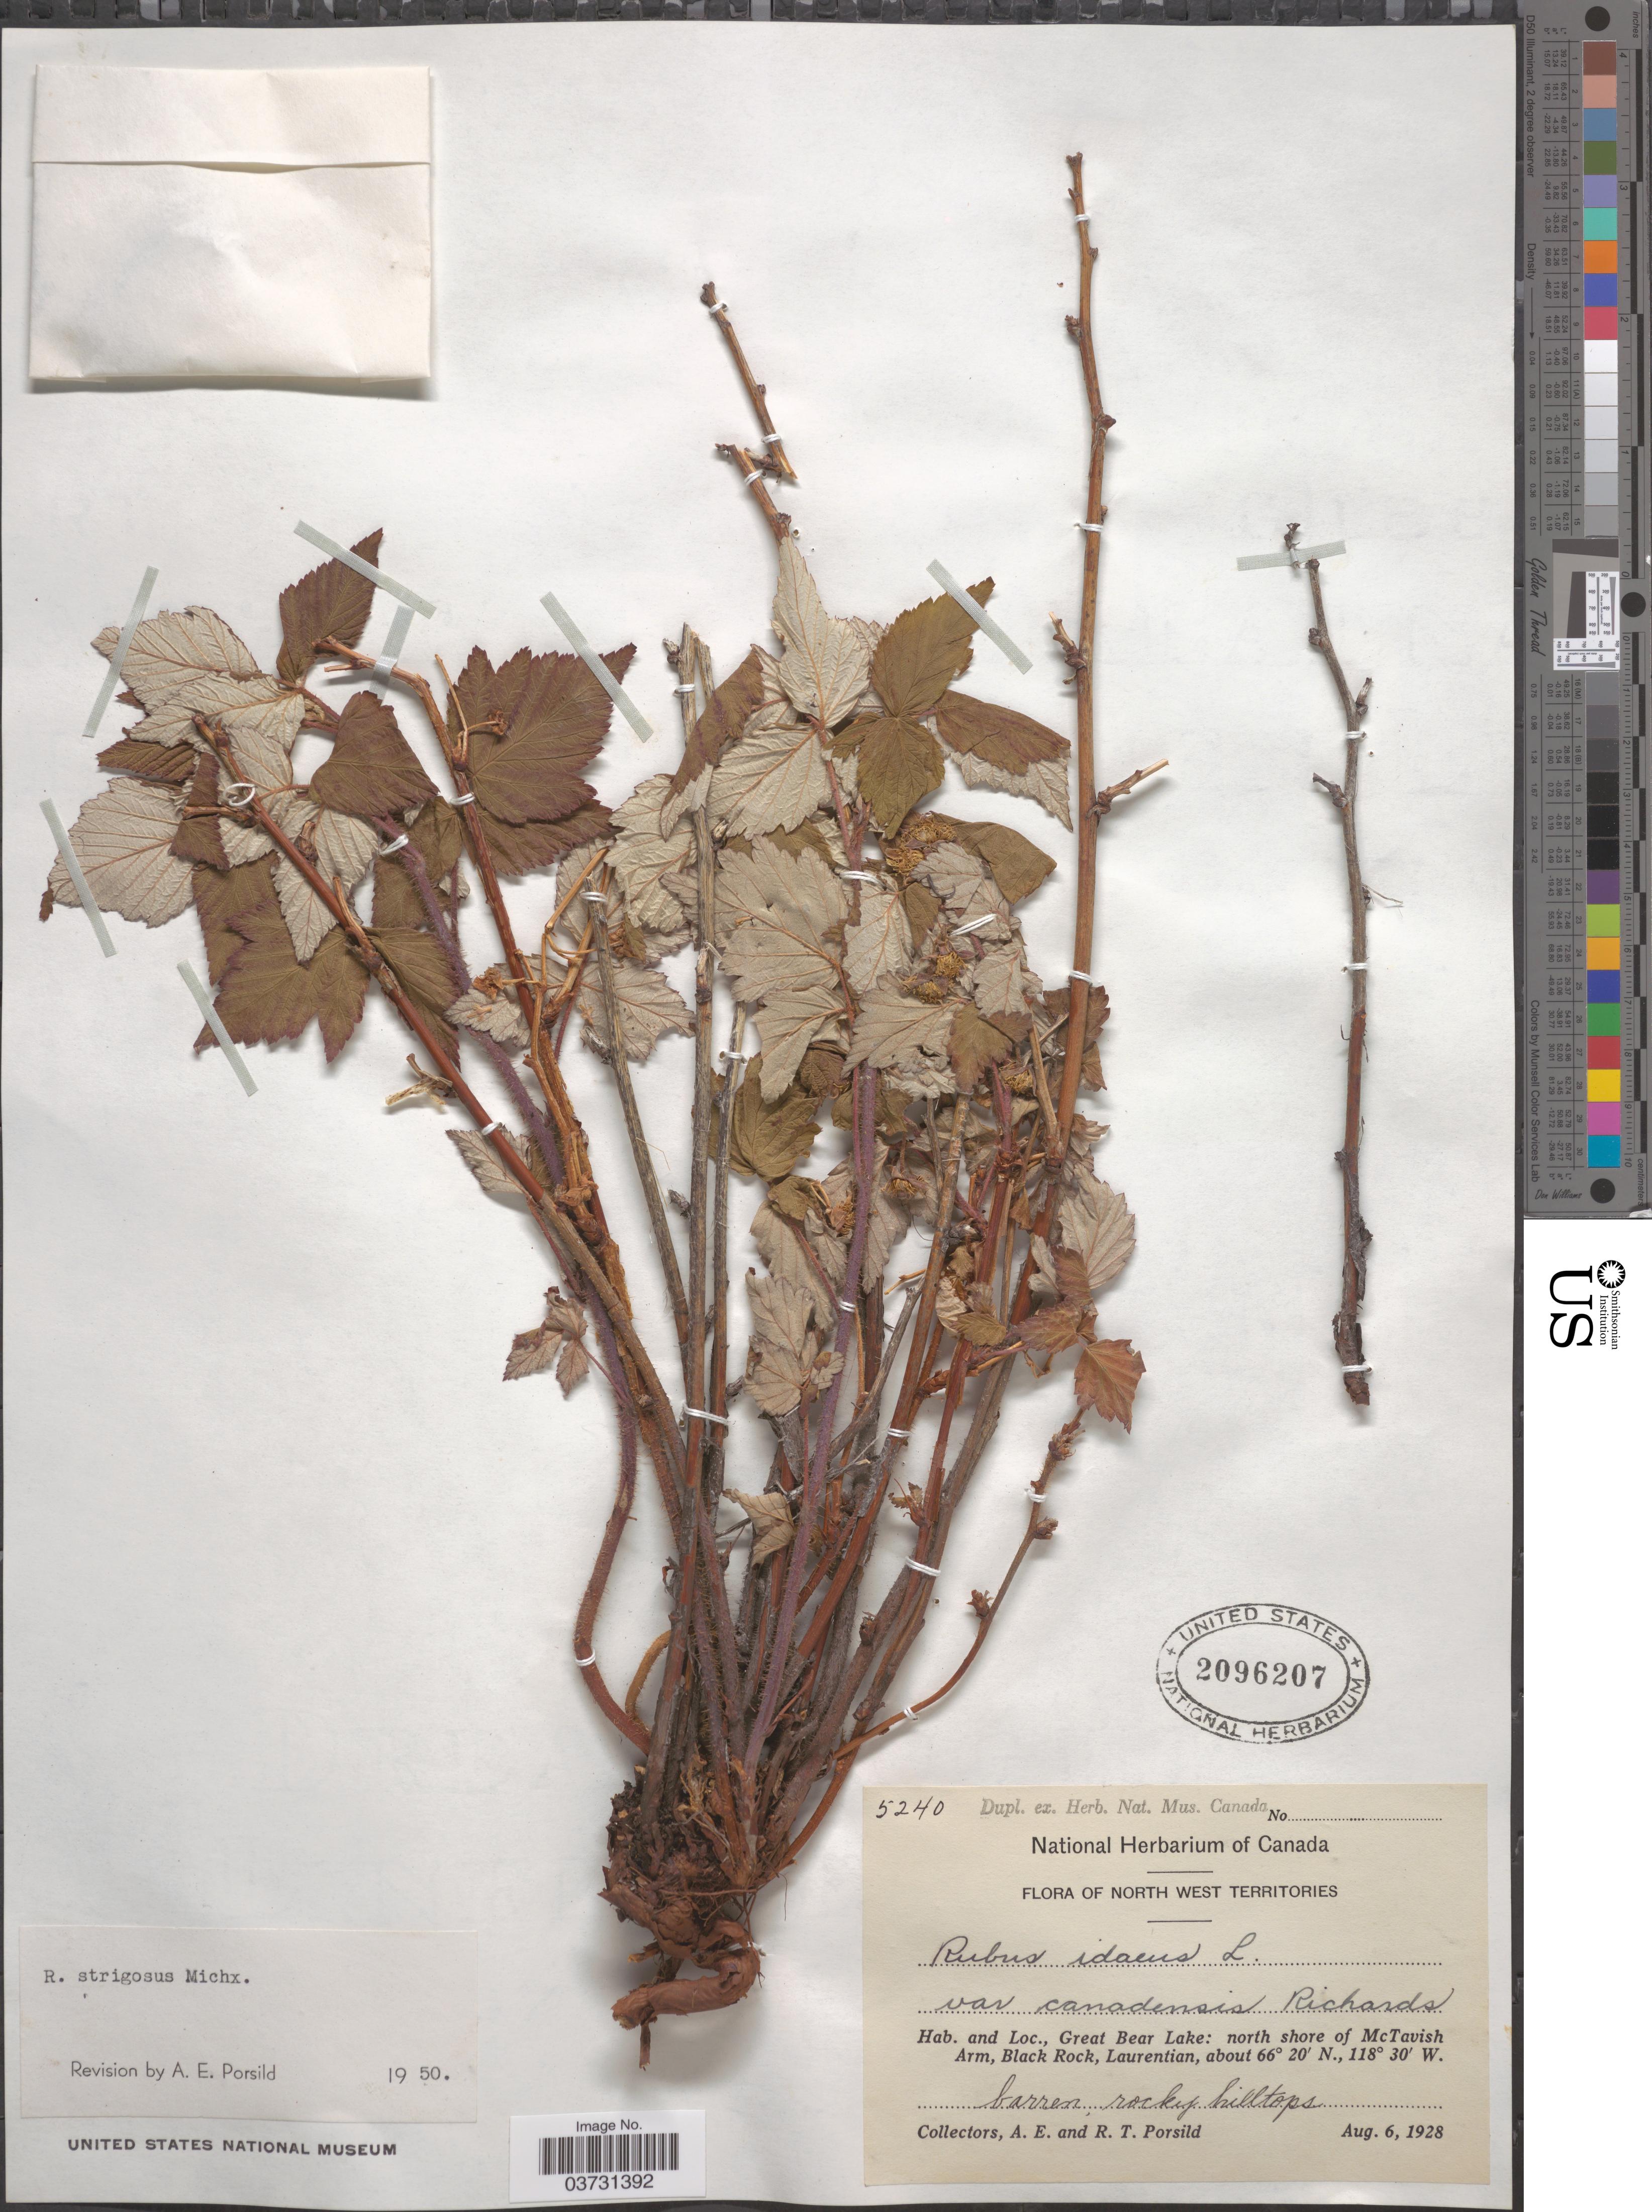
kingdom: Plantae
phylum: Tracheophyta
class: Magnoliopsida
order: Rosales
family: Rosaceae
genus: Rubus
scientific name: Rubus strigosus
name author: Michx.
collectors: A. E. Porsild & R. T. Porsild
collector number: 5240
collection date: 1928-08-06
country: Canada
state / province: Northwest Territories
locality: Great Bear Lake: north shore of McTavish Arm, Black Rock, Laurentian.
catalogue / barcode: US 2096207